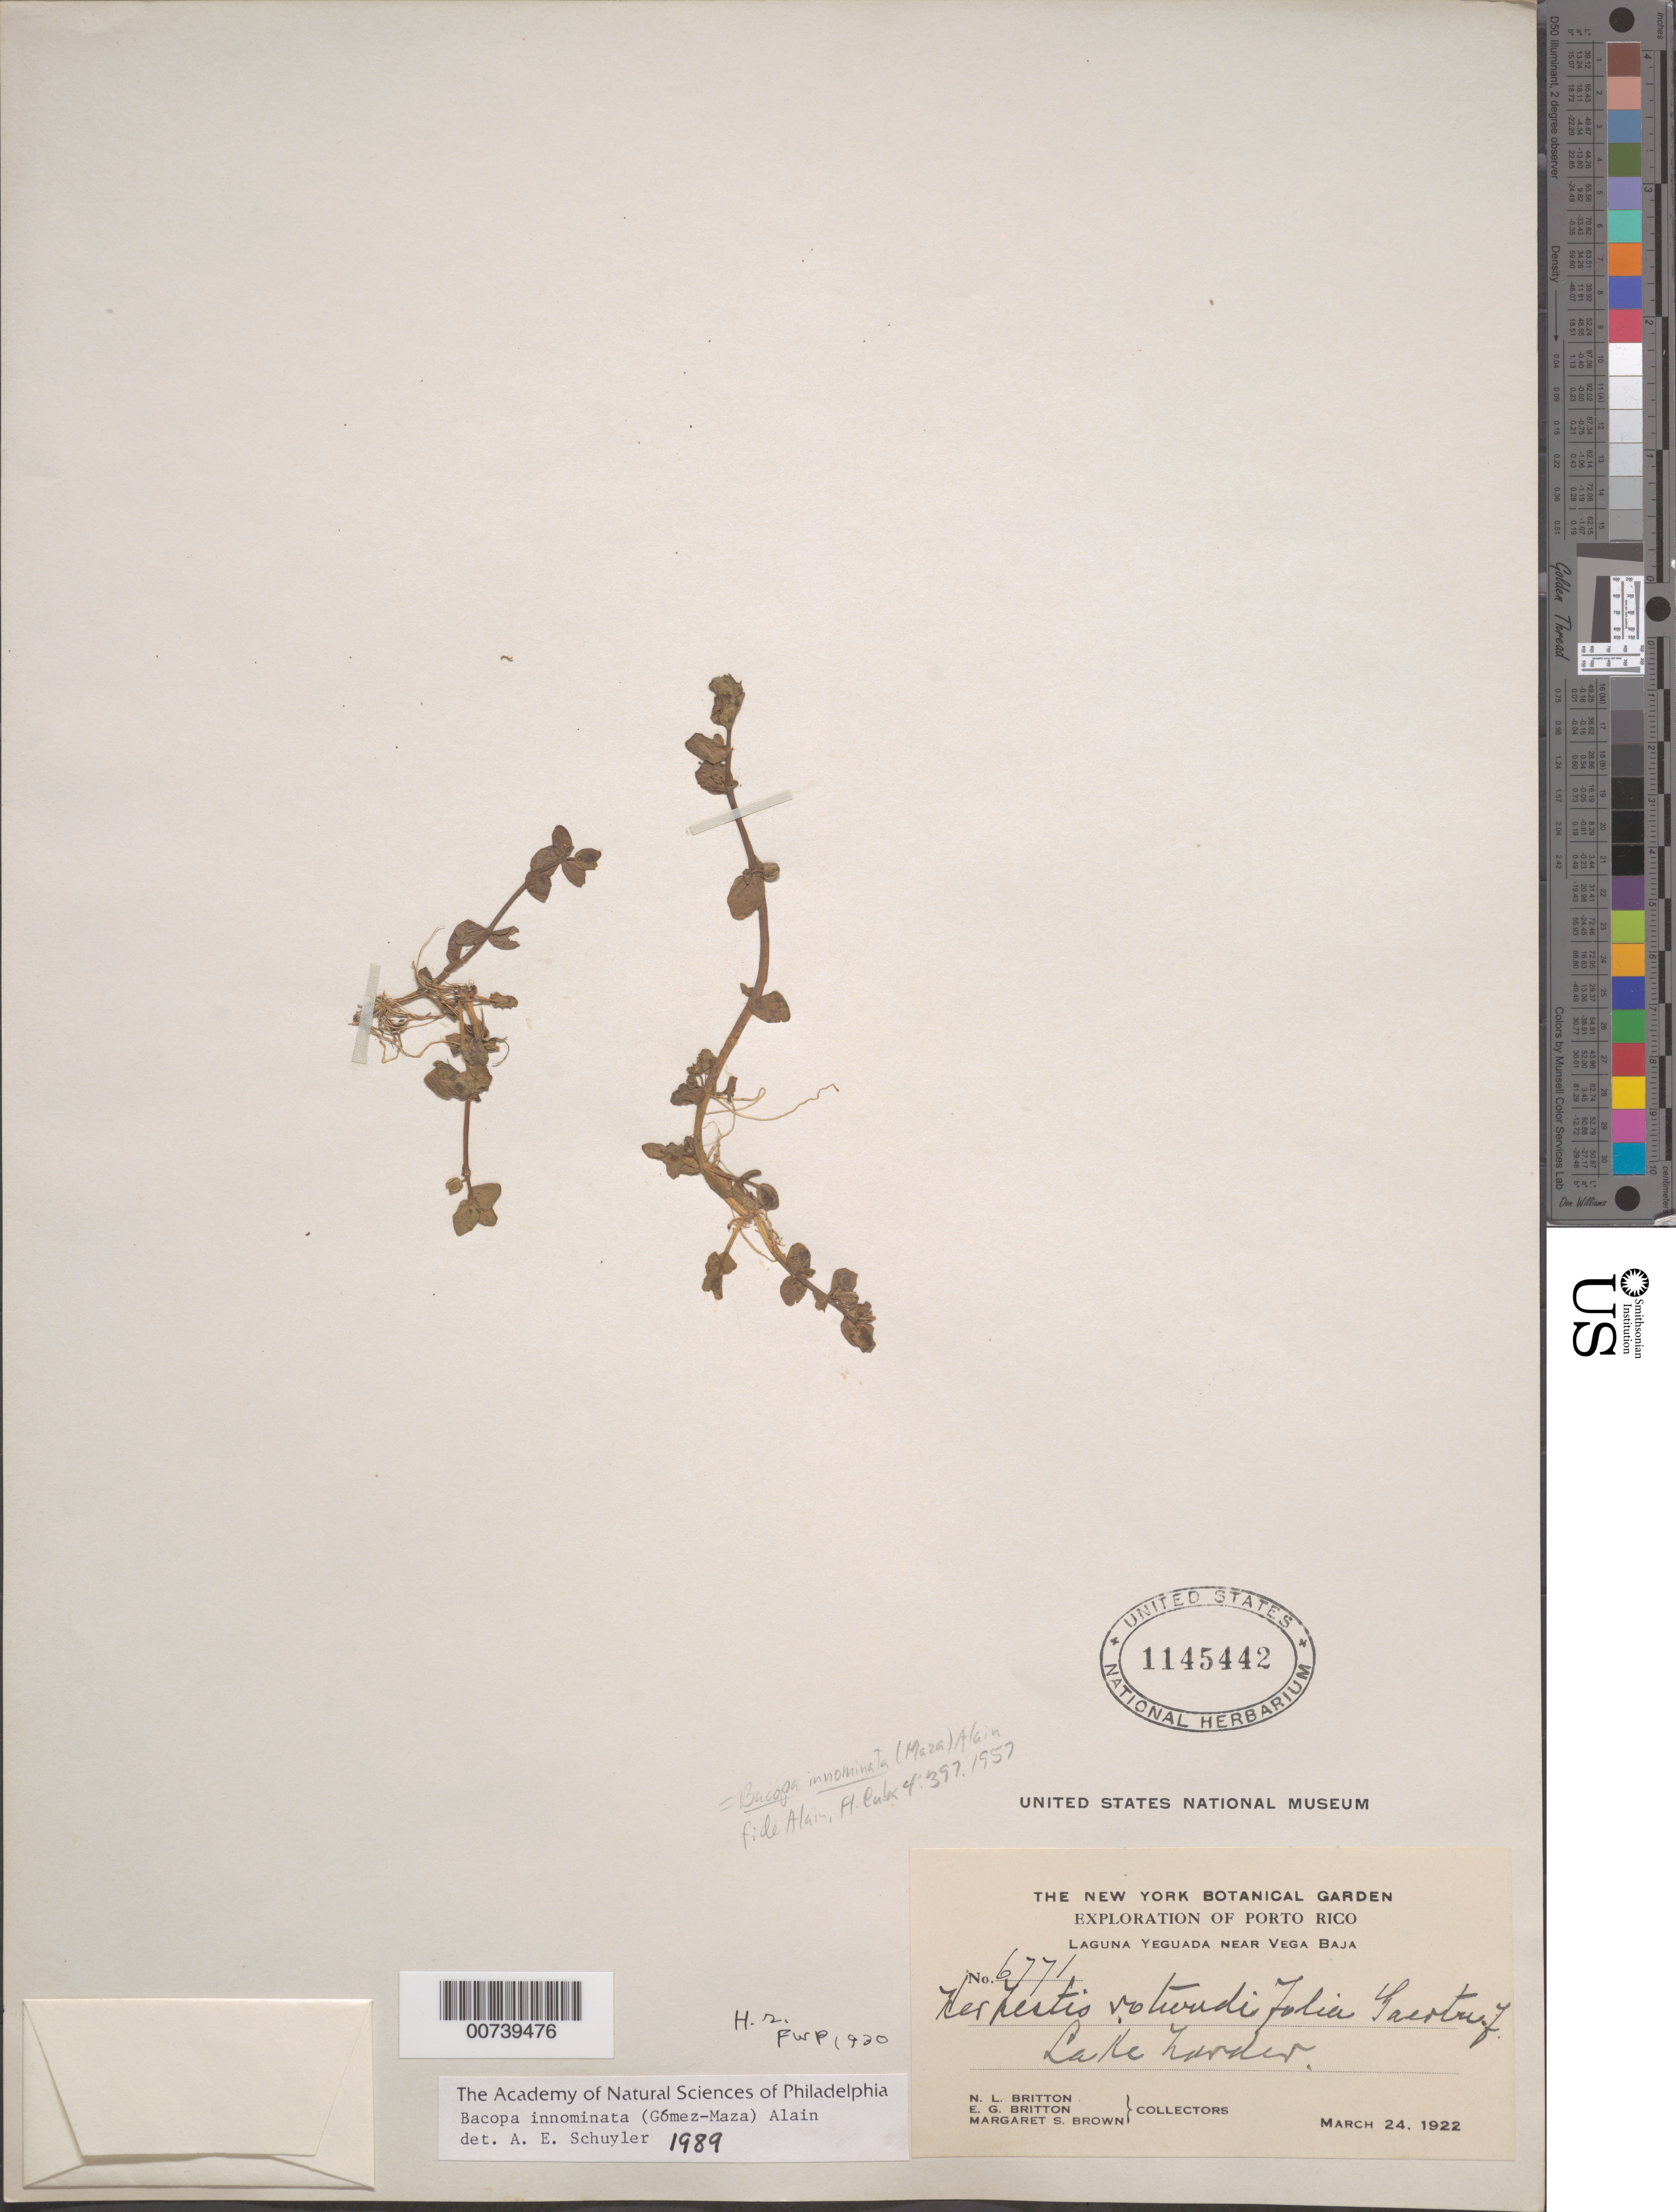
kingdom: Plantae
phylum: Tracheophyta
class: Magnoliopsida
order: Lamiales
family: Plantaginaceae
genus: Bacopa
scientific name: Bacopa innominata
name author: (M. Gómez) Alain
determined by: Schuyler, A. E.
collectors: N. Britton, E. G. Britton & M. S. Brown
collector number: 6771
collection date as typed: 24 Mar 1922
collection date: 1922-03-24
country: Puerto Rico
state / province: Vega Baja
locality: Laguna Yeguada near Vega Baja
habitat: Lake border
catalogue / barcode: US 1145442